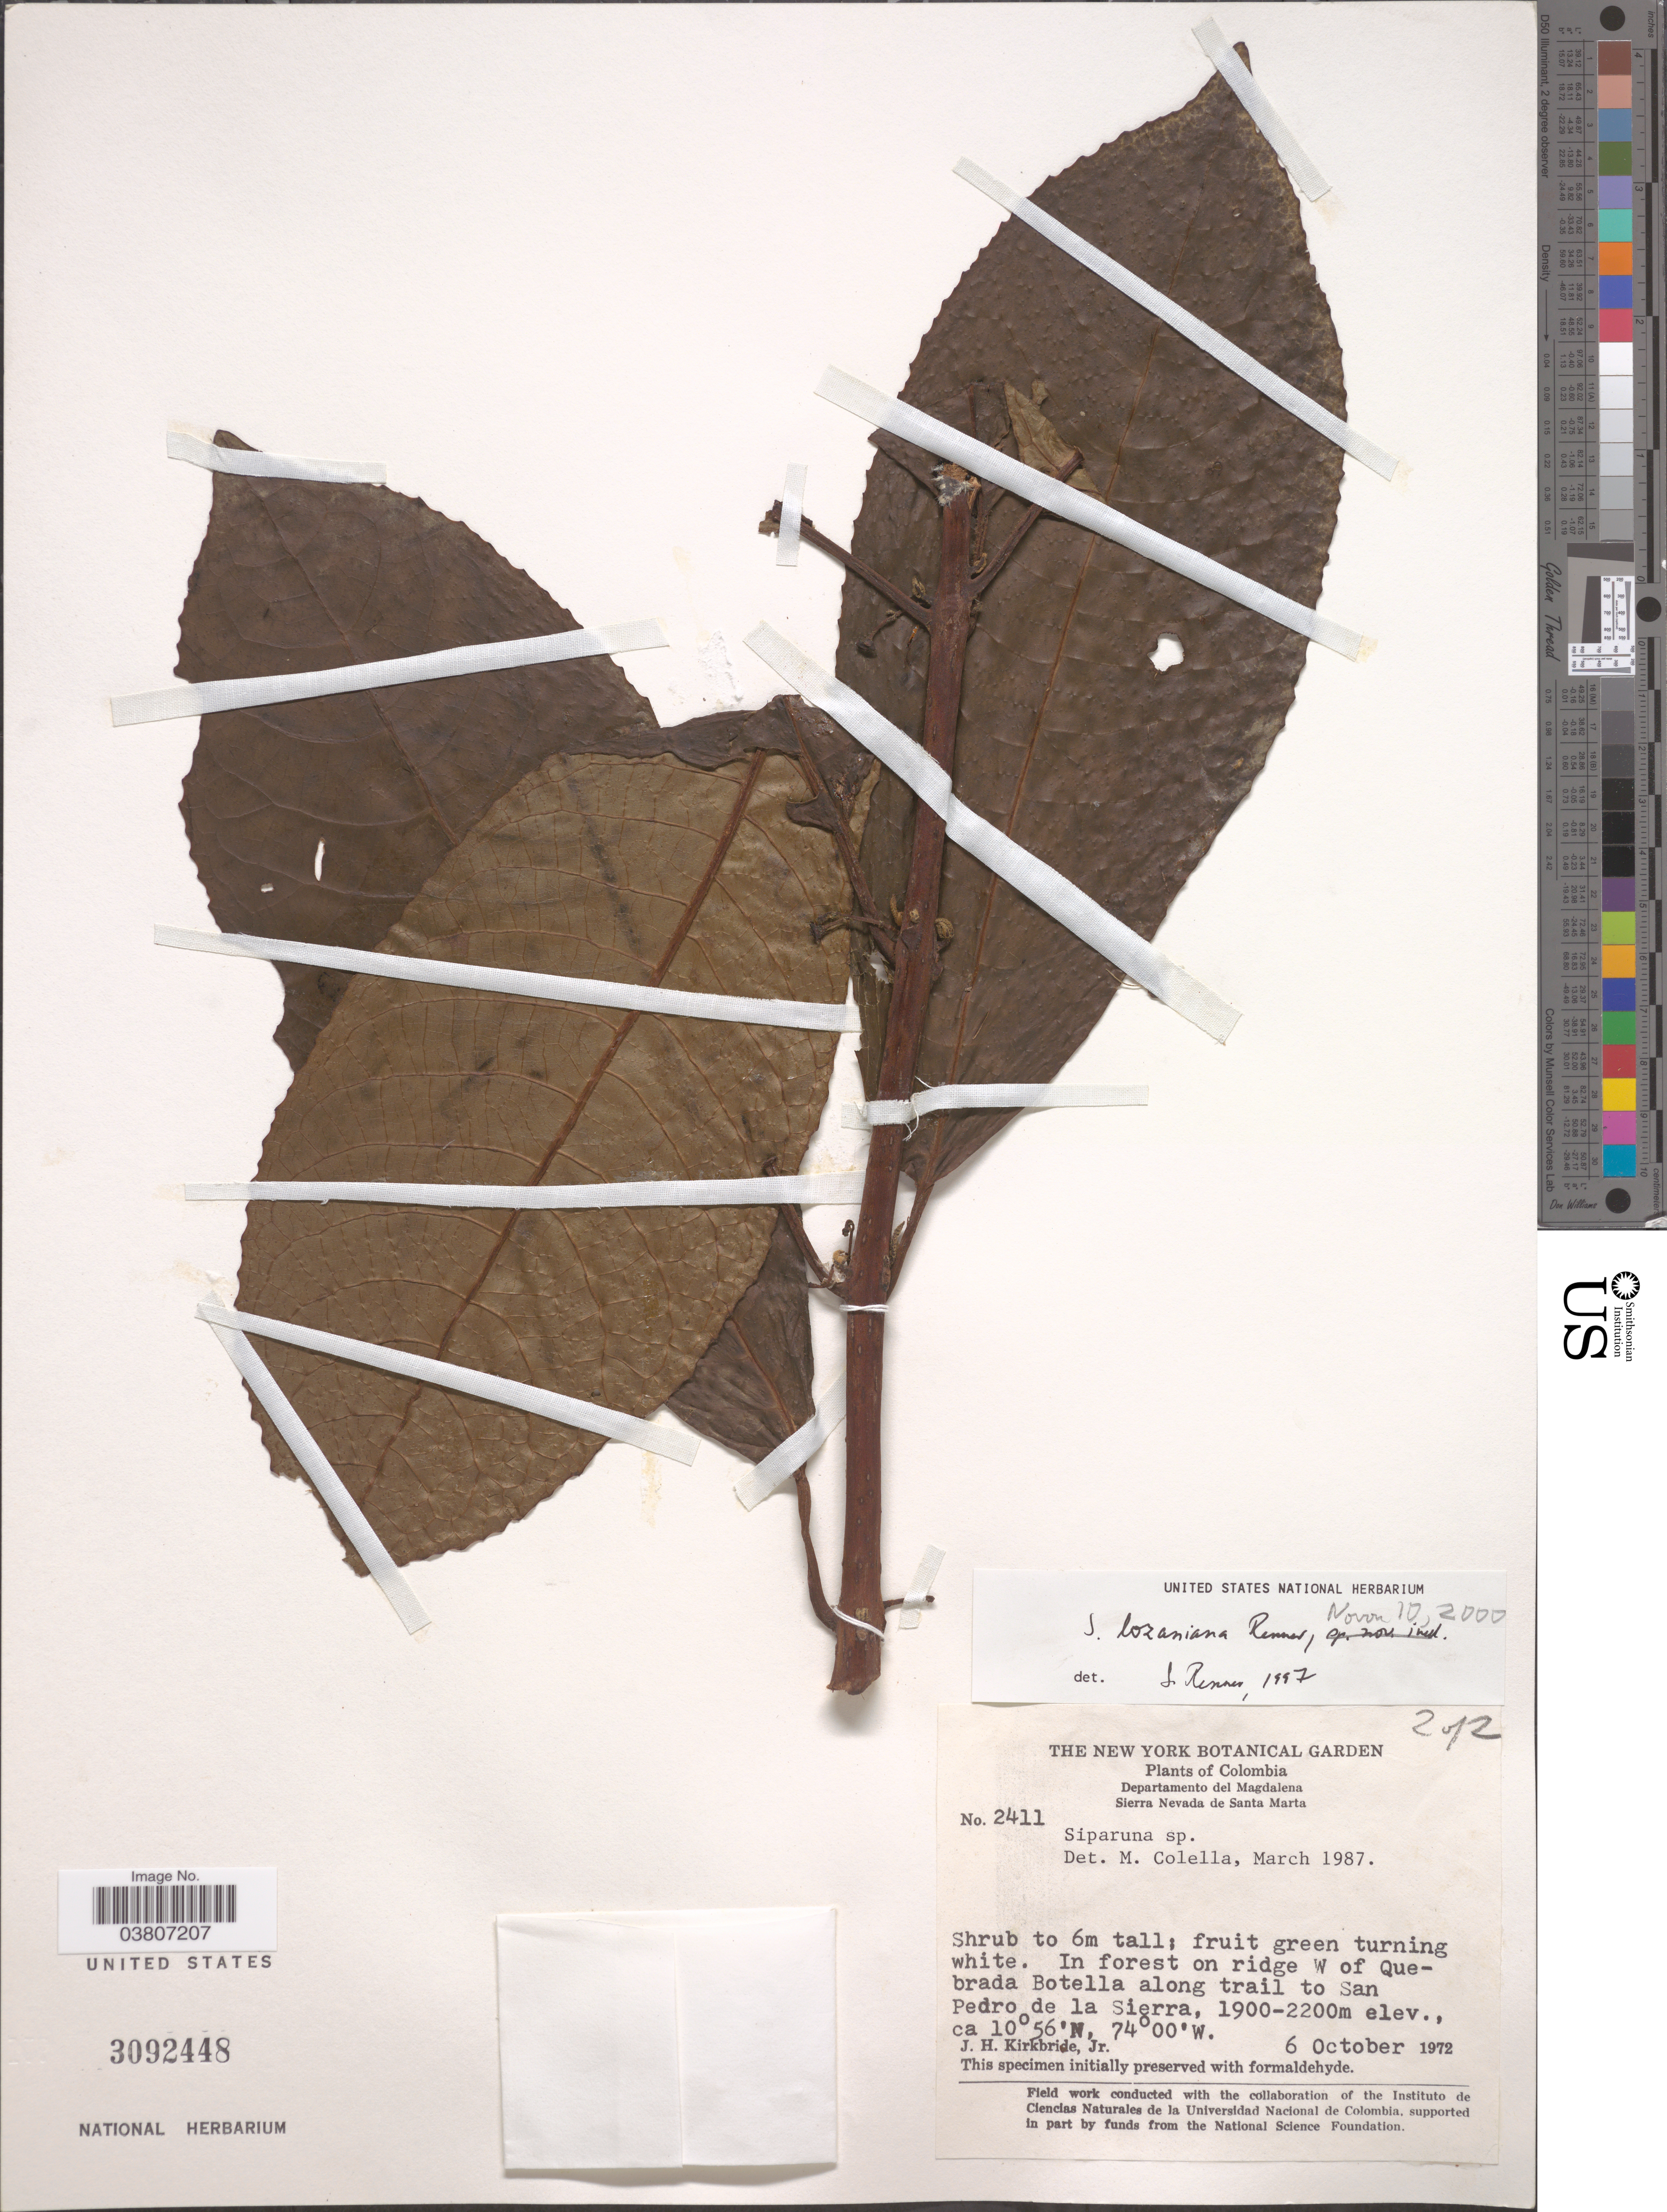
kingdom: Plantae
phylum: Tracheophyta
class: Magnoliopsida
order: Laurales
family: Siparunaceae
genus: Siparuna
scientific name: Siparuna lozaniana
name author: S.S. Renner & Hausner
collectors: J. H. Kirkbride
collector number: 2411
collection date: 1972-10-06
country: Colombia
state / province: Magdalena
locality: Departamento del Magdalena. Sierra Nevada de Santa Marta. In forest on ridge W of Quebrada Botella along trail to San Pedro de la Sierra.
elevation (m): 1900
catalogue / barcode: US 3092448